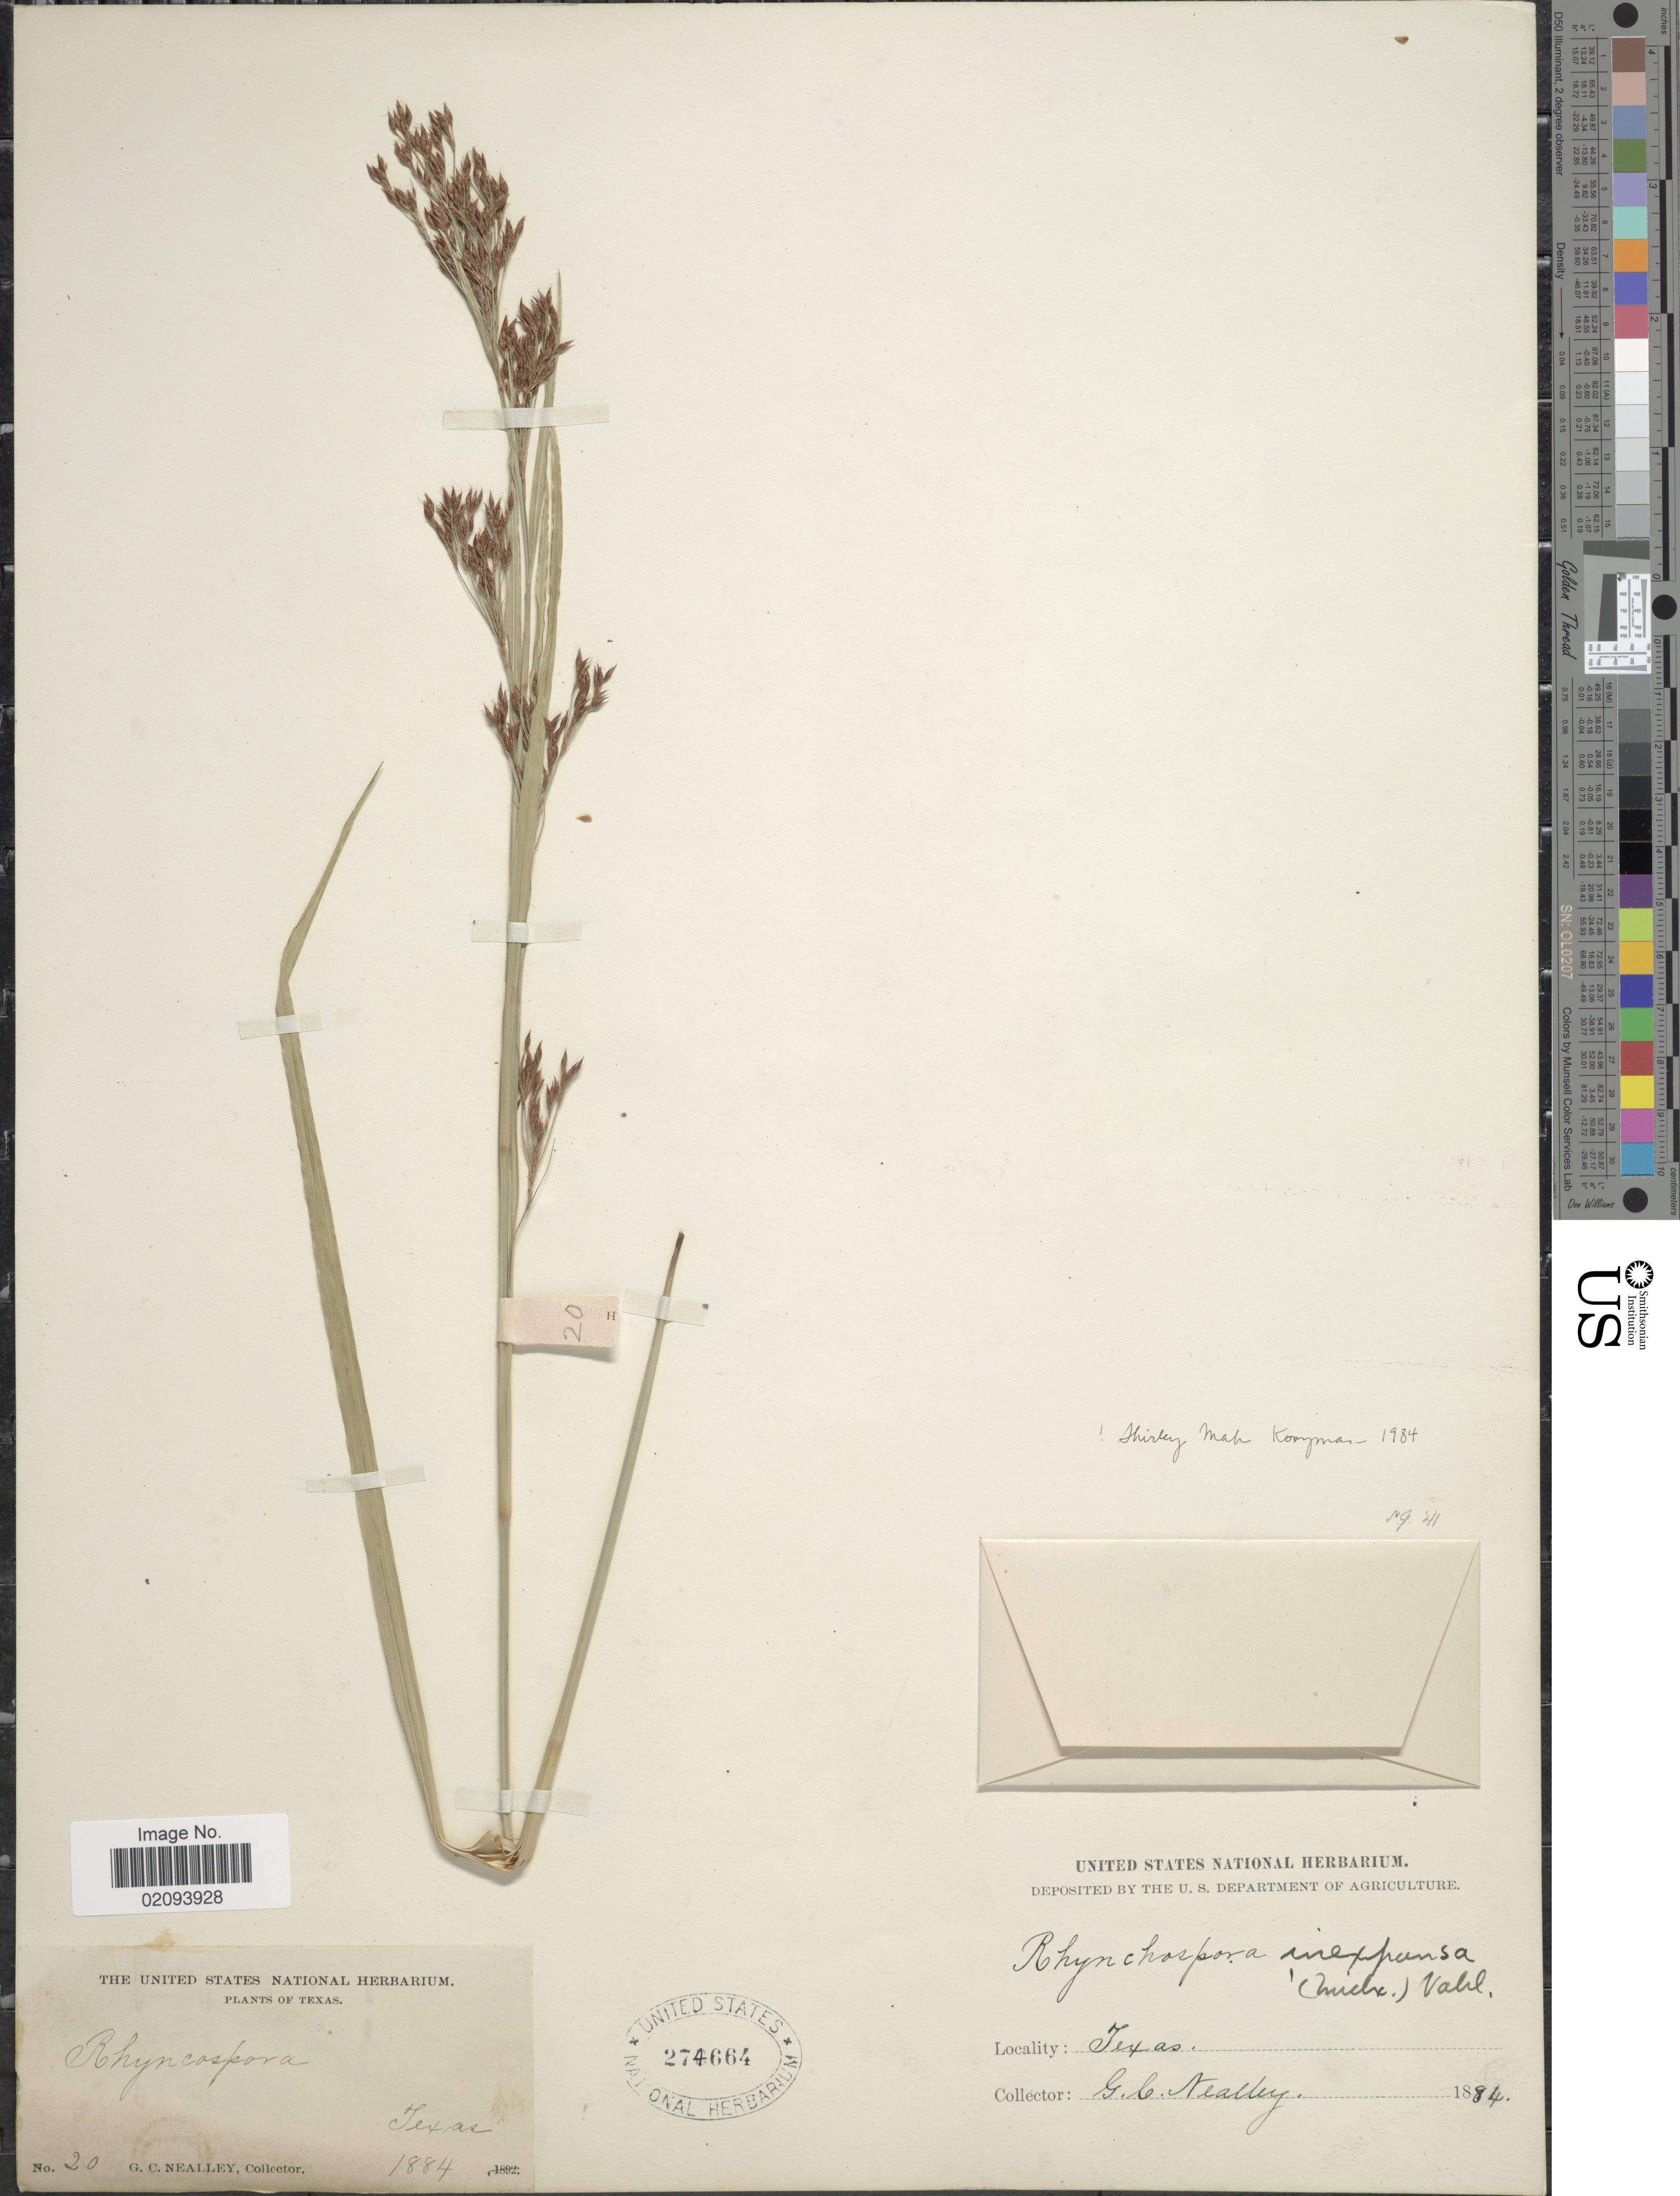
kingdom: Plantae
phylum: Tracheophyta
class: Liliopsida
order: Poales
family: Cyperaceae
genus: Rhynchospora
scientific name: Rhynchospora inexpansa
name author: (Michx.) Vahl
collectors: G. C. Nealley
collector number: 20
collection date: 1884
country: United States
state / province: Texas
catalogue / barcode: US 274664